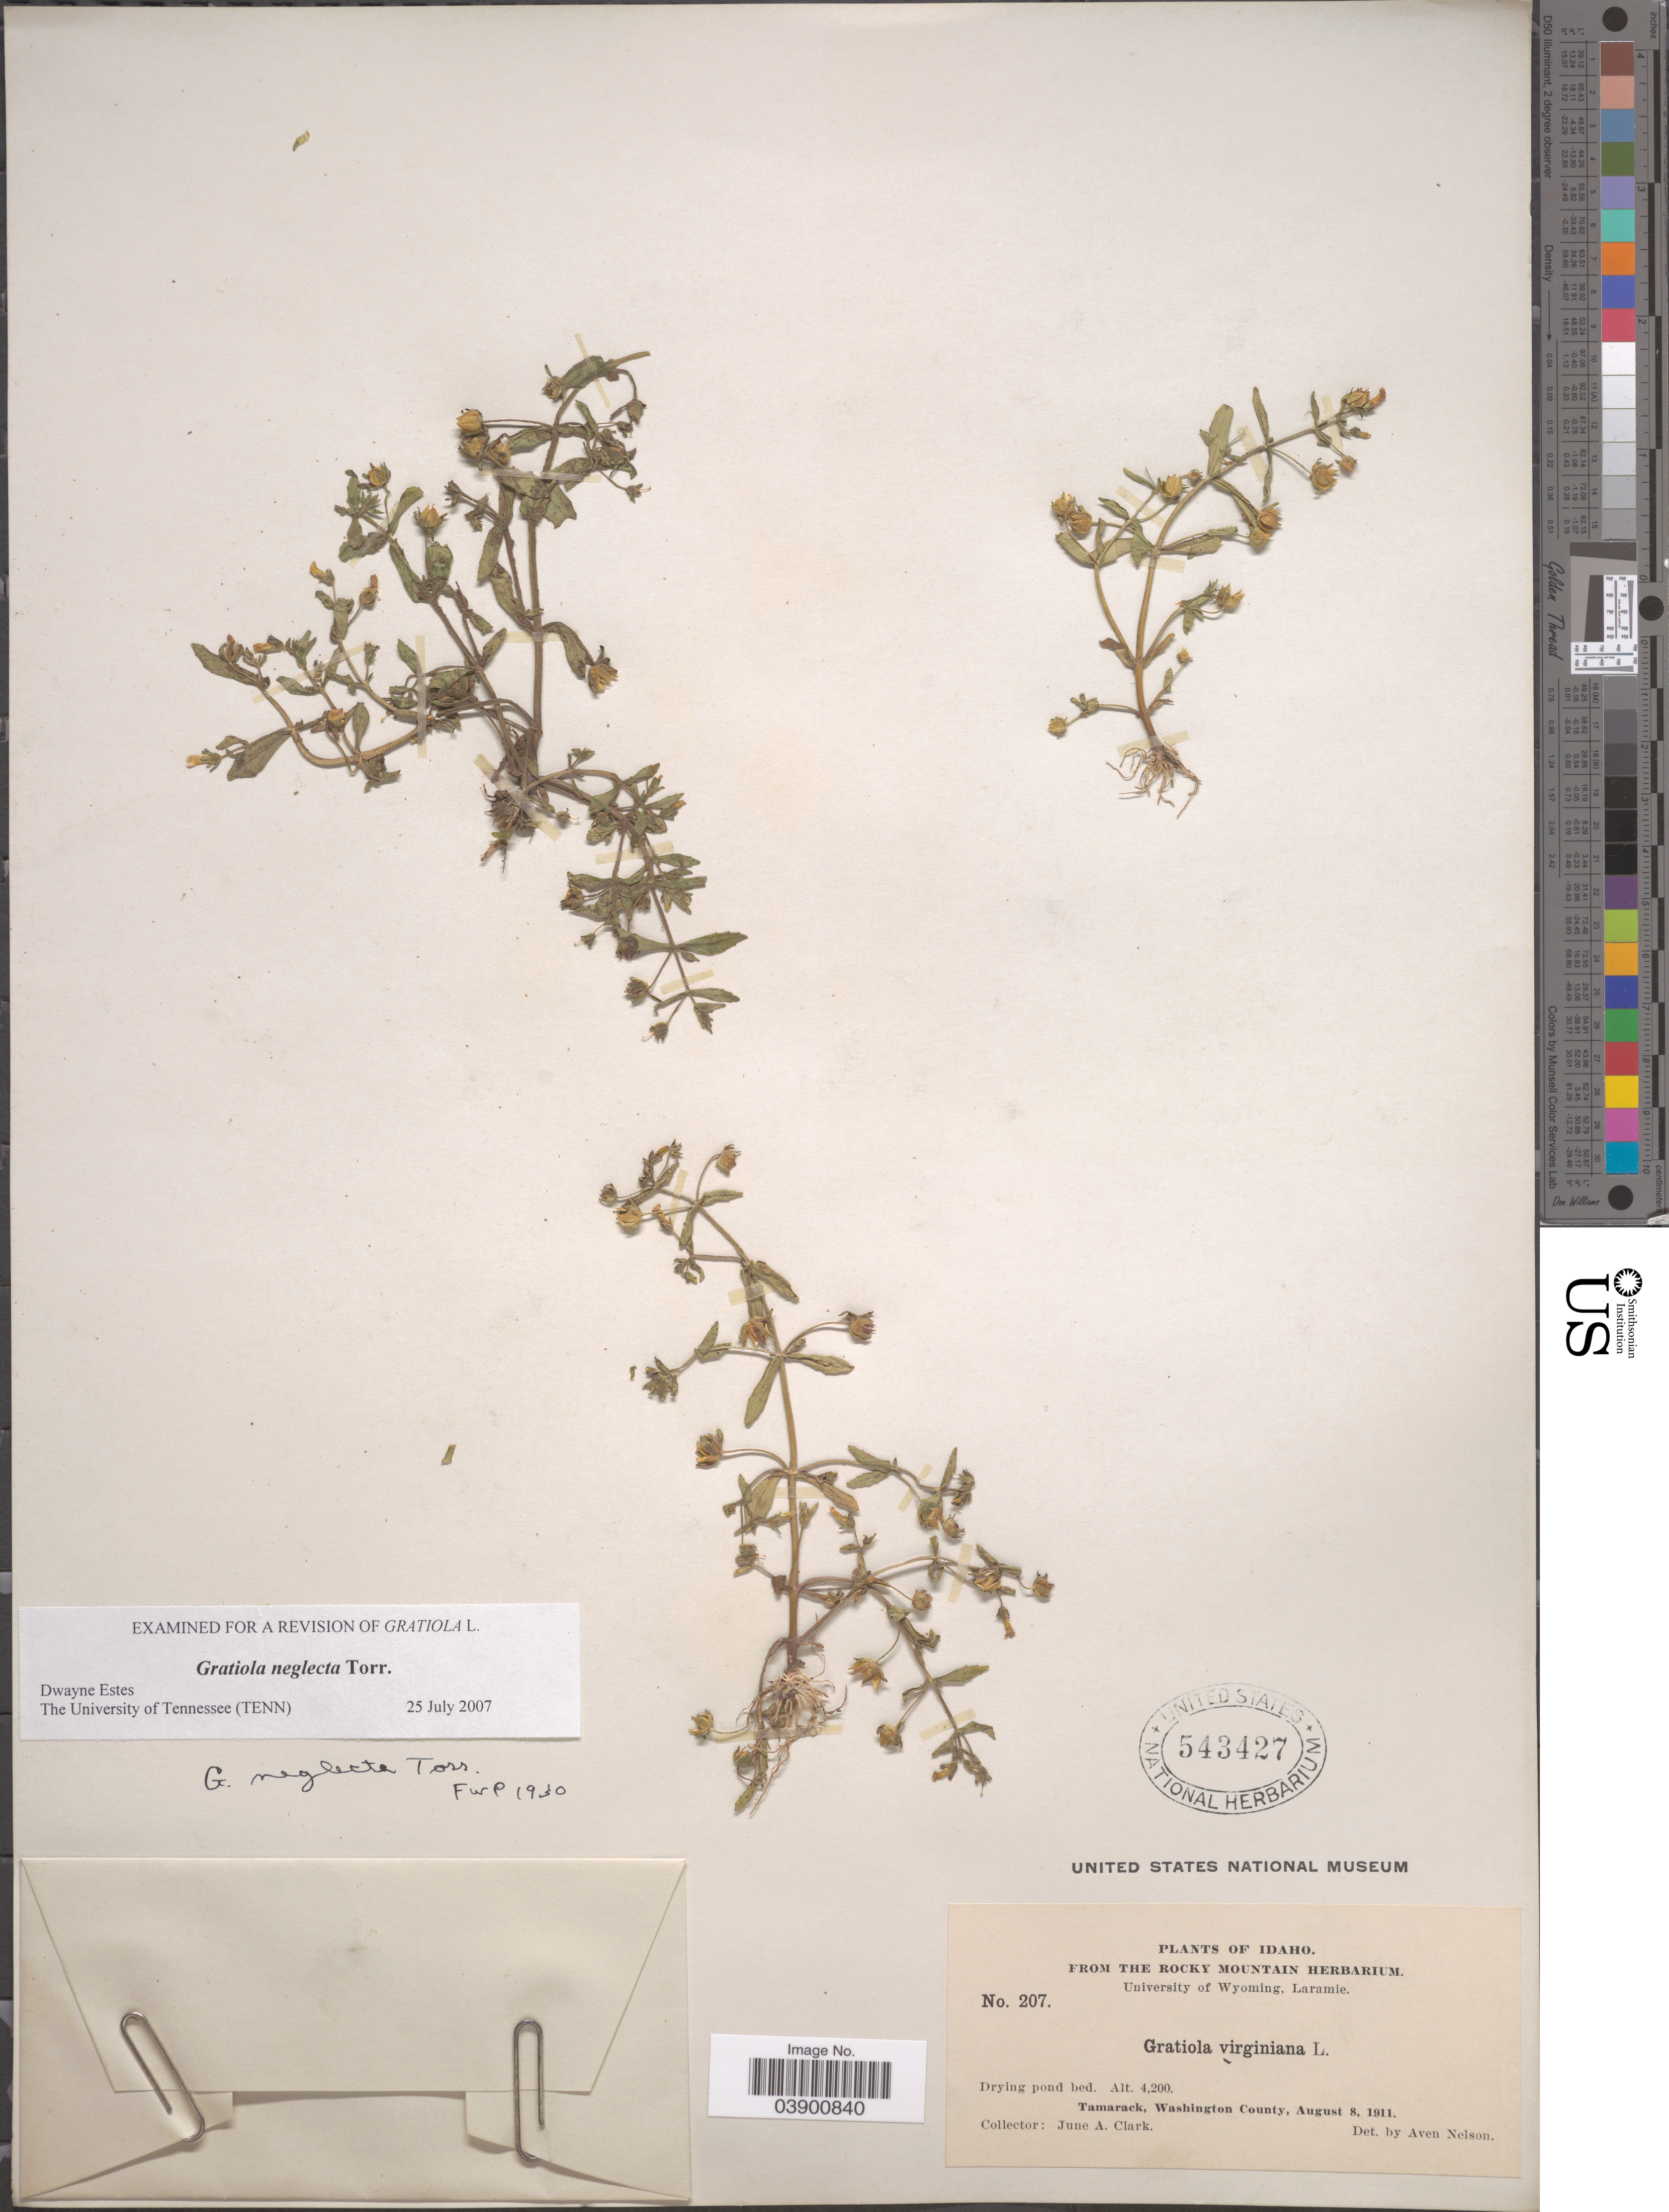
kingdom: Plantae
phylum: Tracheophyta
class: Magnoliopsida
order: Lamiales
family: Plantaginaceae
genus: Gratiola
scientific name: Gratiola neglecta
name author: Torr.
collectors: J. A. Clark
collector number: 207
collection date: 1911-08-08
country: United States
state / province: Idaho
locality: Tamarack, Washington County.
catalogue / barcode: US 543427